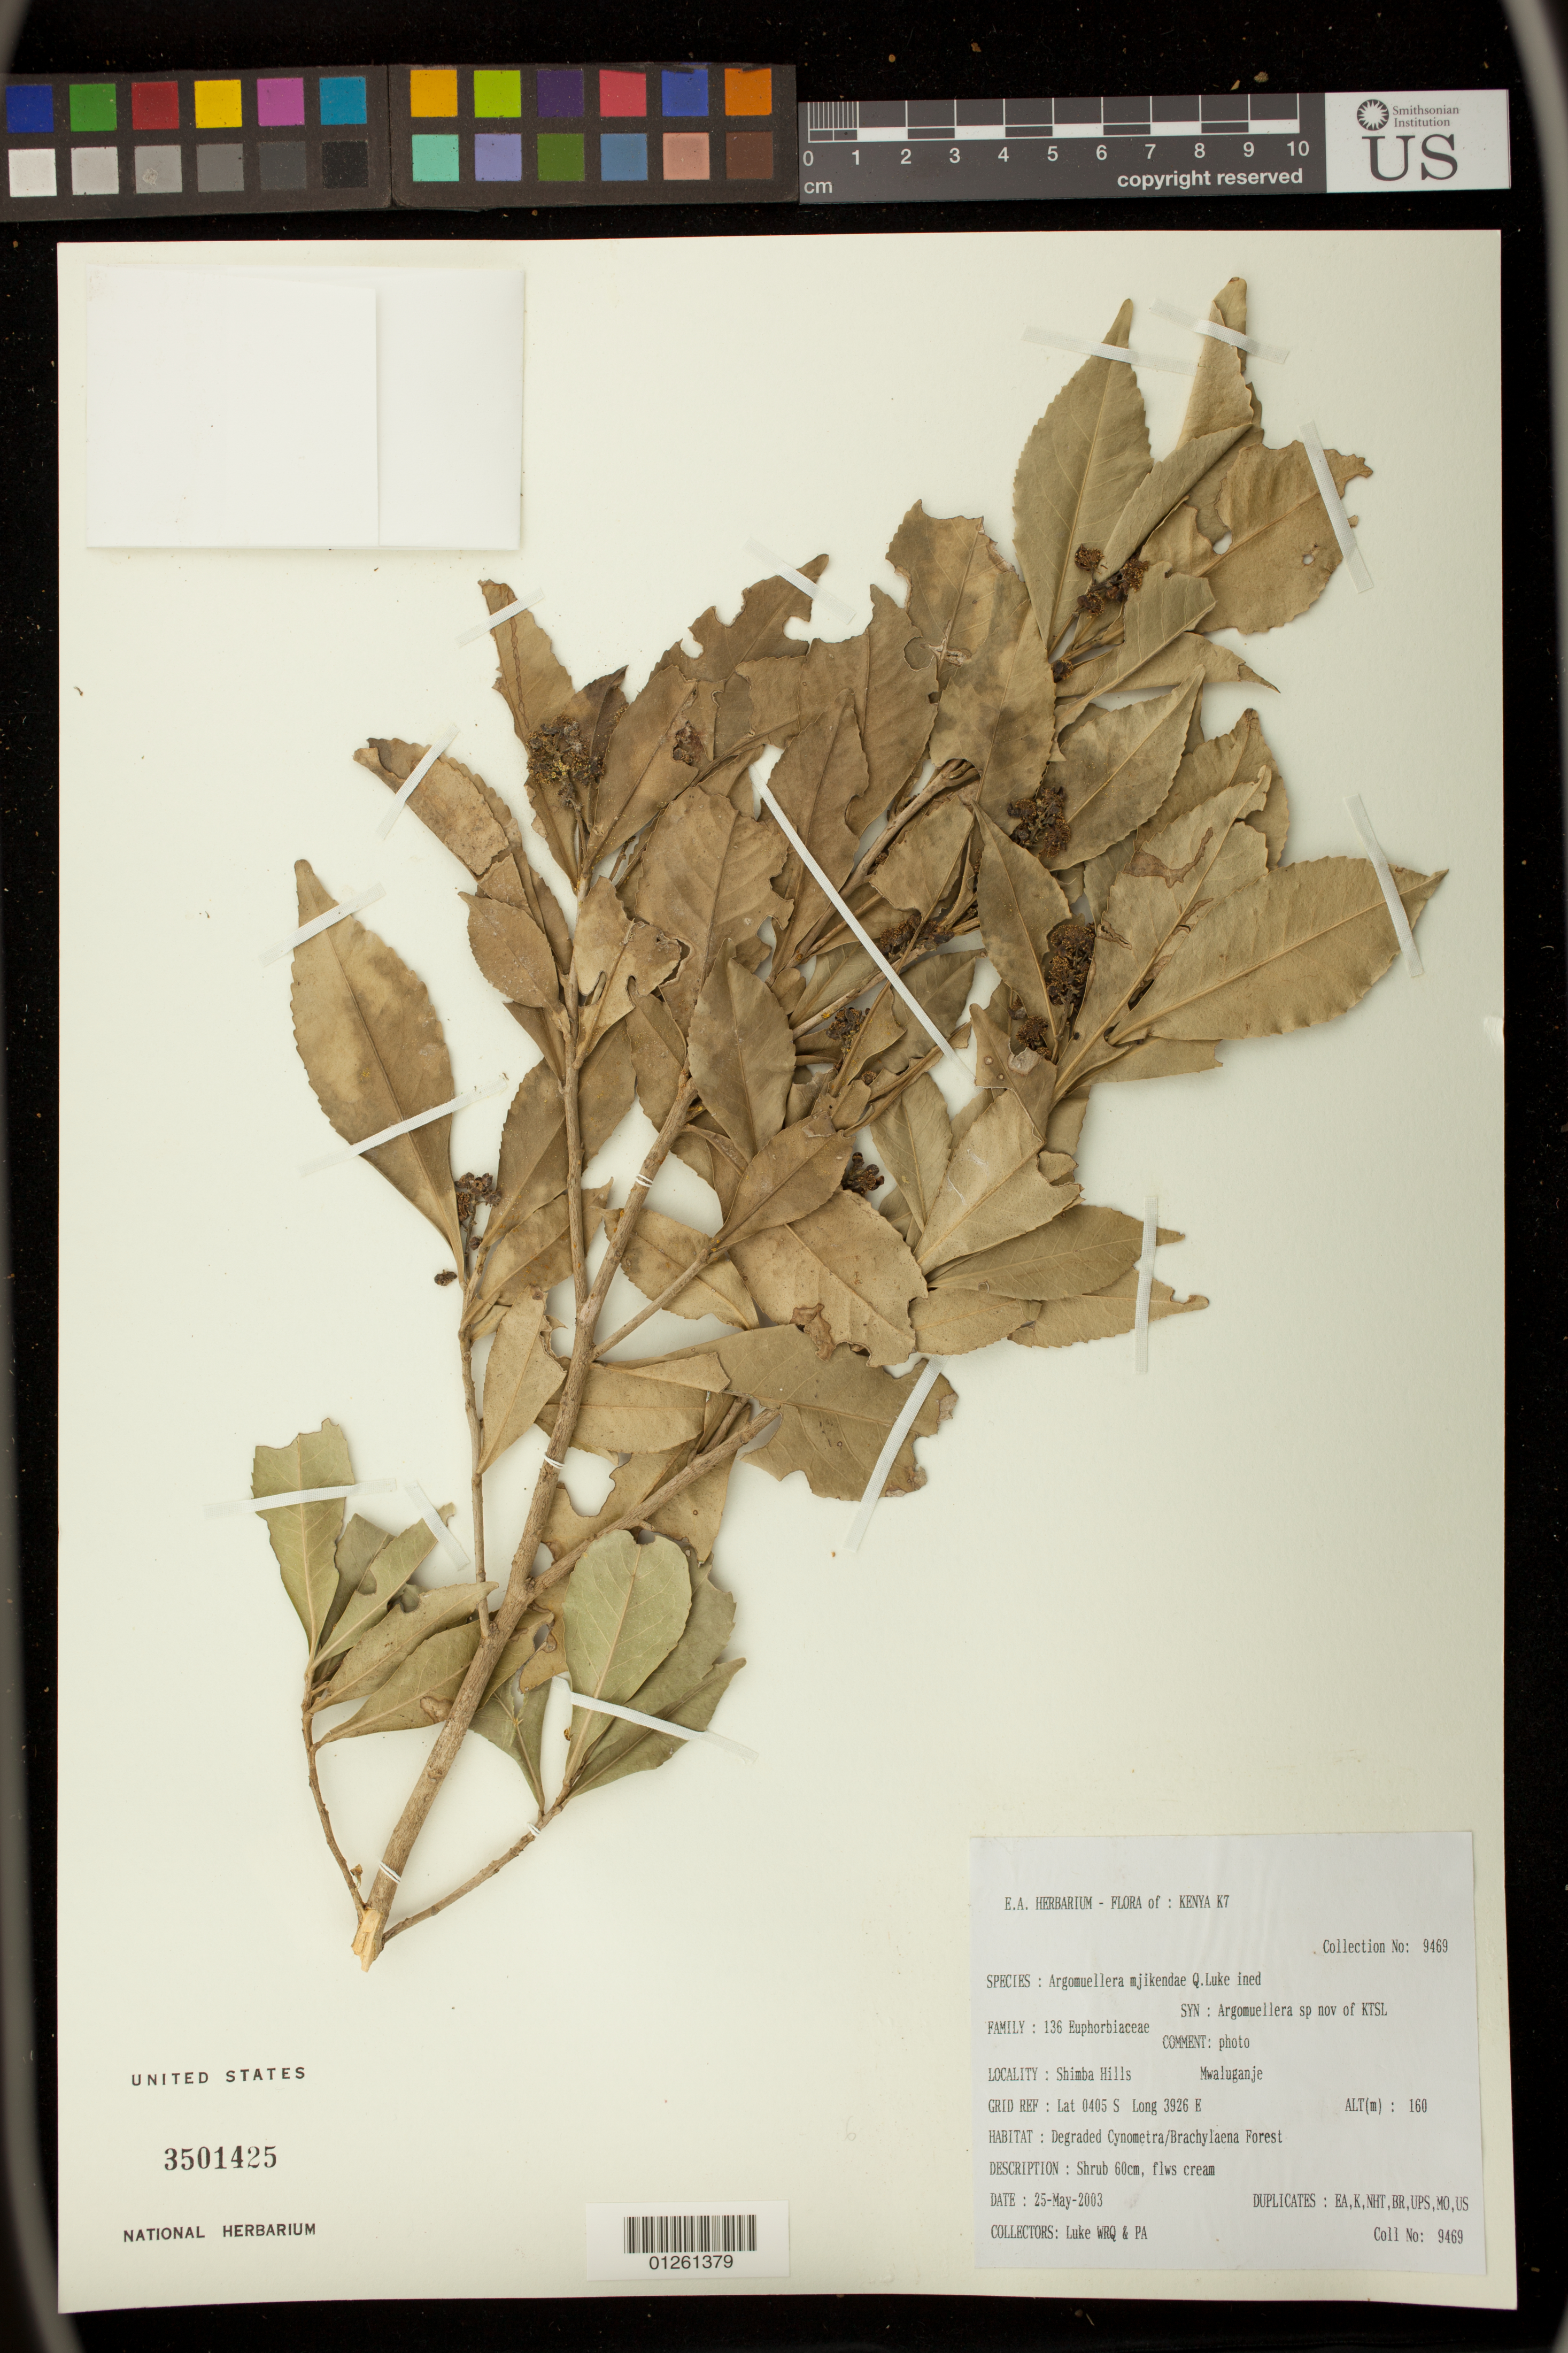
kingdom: Plantae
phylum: Tracheophyta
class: Magnoliopsida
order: Malpighiales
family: Euphorbiaceae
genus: Argomuellera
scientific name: Argomuellera mjikendae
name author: Q. Luke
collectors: Q. Luke & P. Luke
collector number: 9469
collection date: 2003-05-25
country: Kenya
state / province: Kwale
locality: K7. Shimba Hills, Mwaluganje.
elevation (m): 160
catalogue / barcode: US 3501425